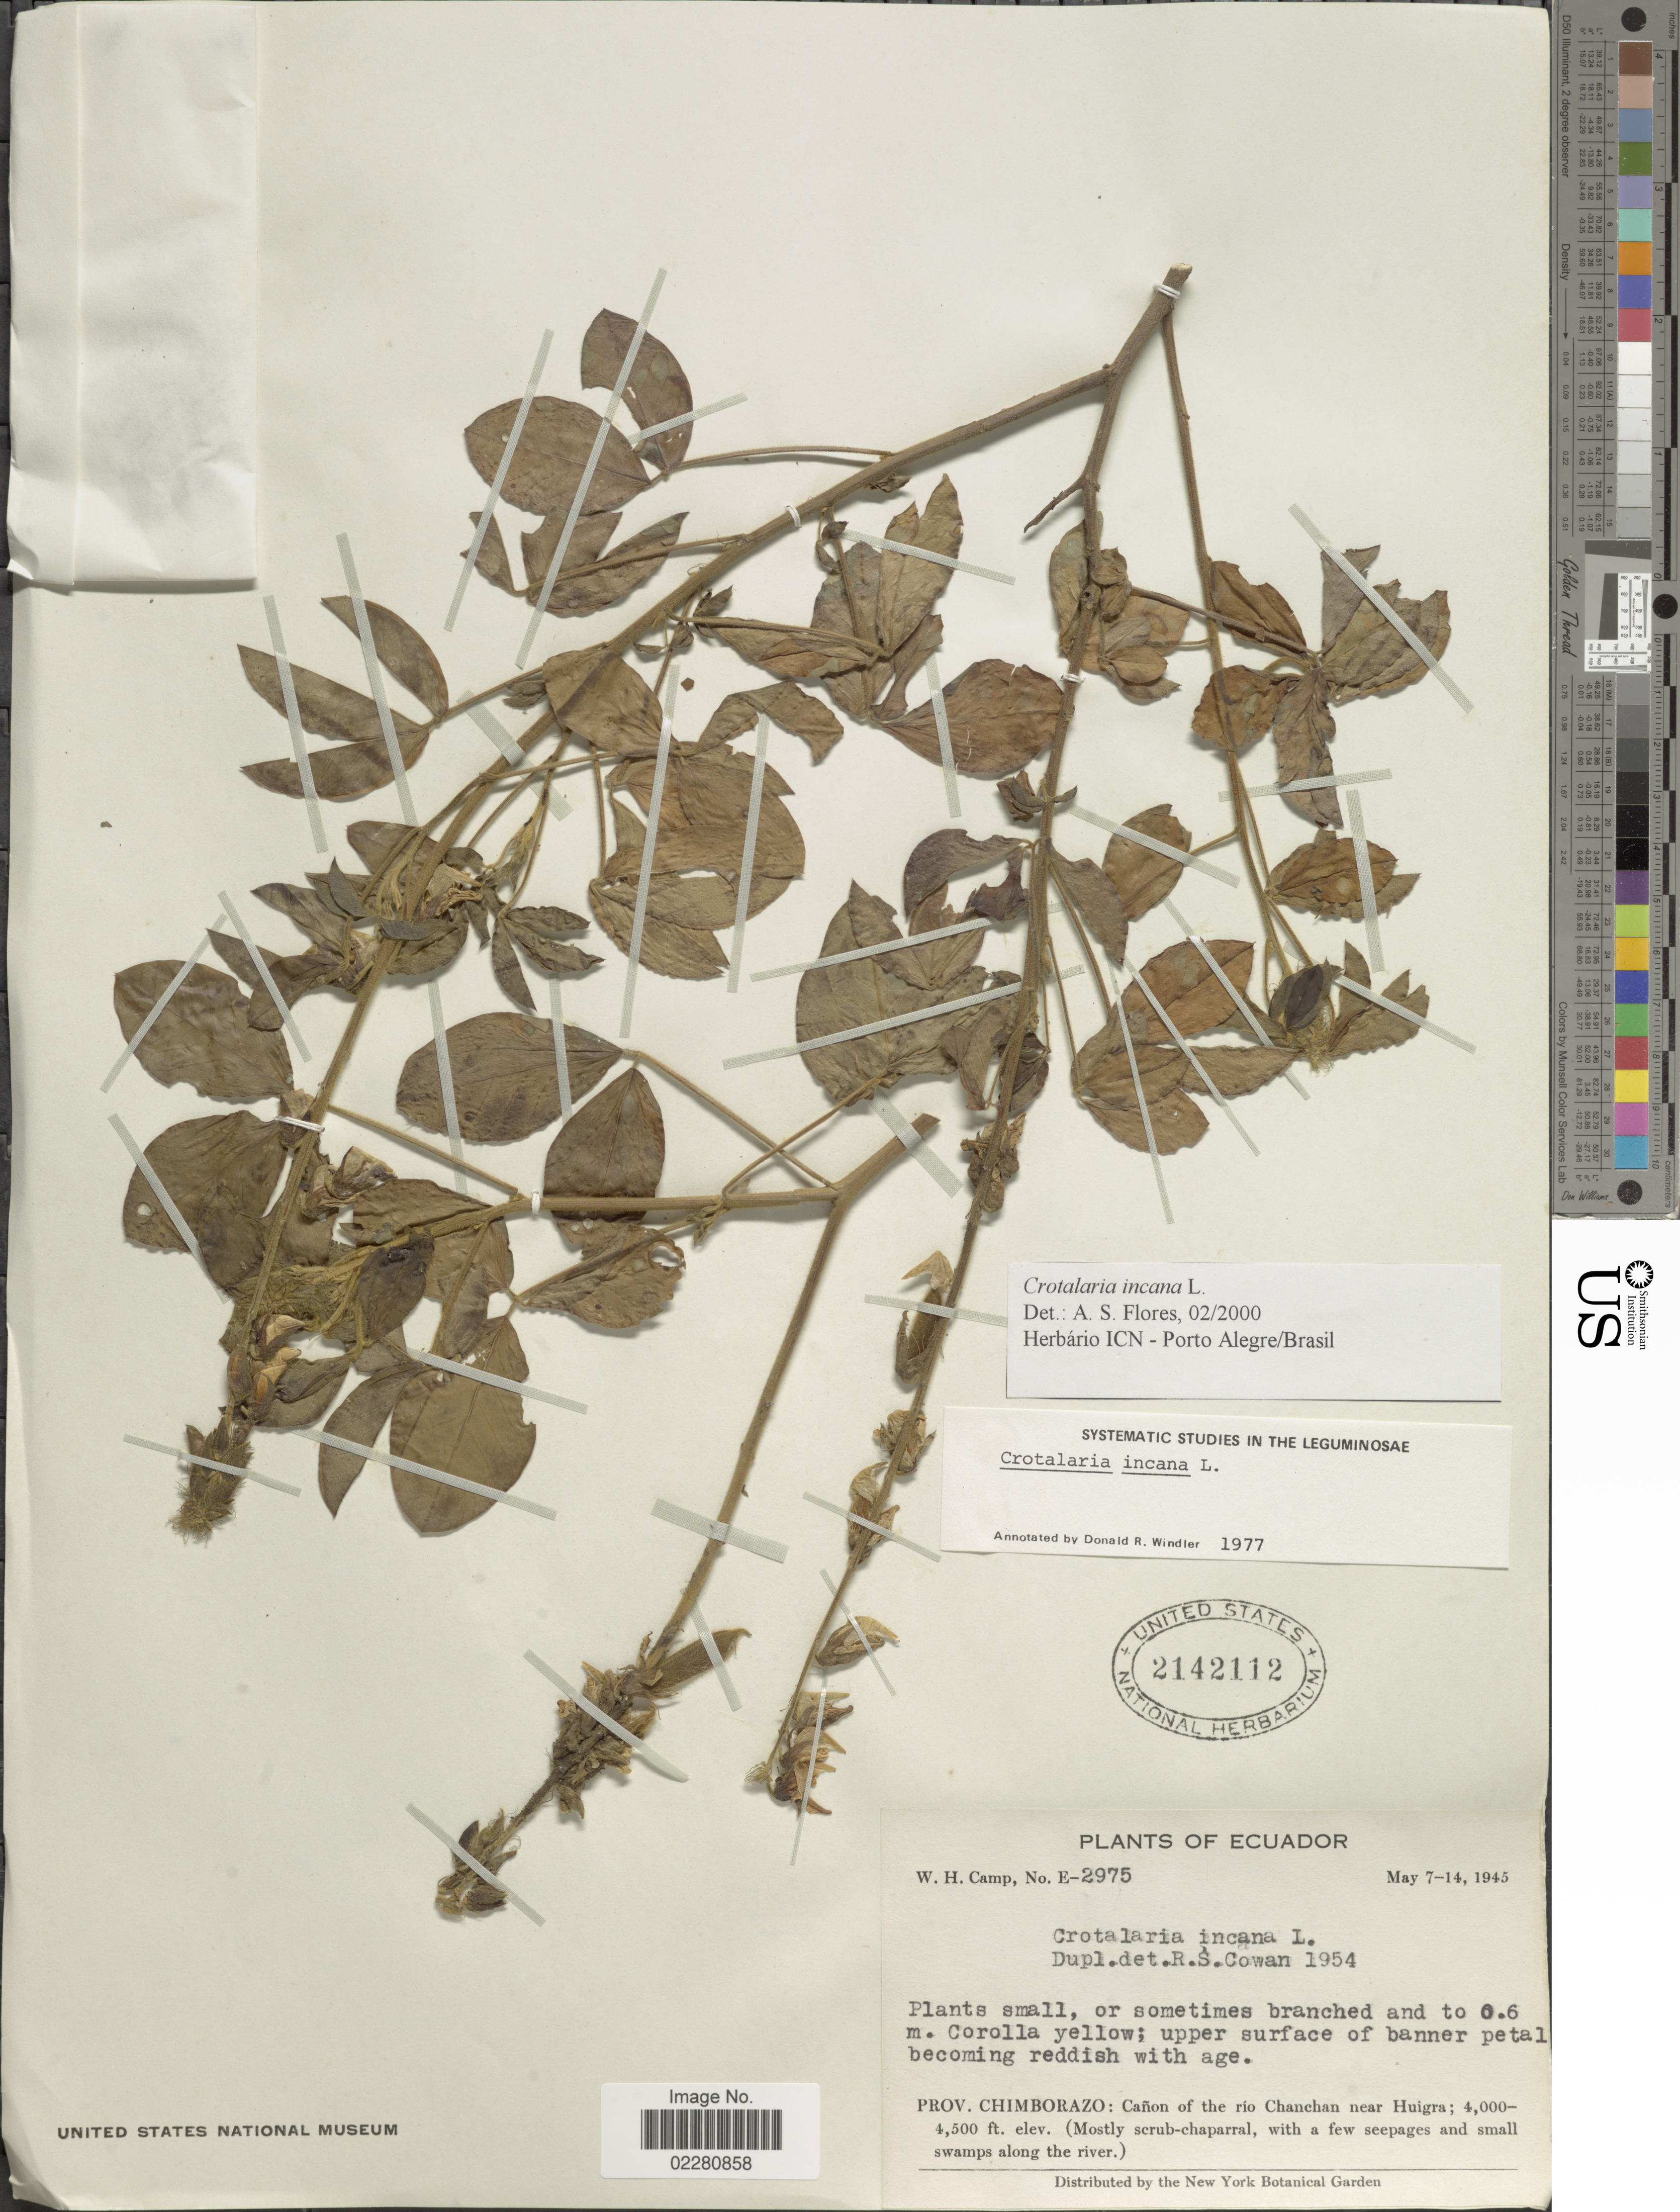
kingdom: Plantae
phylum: Tracheophyta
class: Magnoliopsida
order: Fabales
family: Fabaceae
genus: Crotalaria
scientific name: Crotalaria incana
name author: L.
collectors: W. H. Camp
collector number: E-2975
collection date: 1945-05-07/1945-05-14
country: Ecuador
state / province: Chimborazo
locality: Prov. Chimborazo: Cañon of the río Chanchan near Huigra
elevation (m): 1219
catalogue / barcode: US 2142112